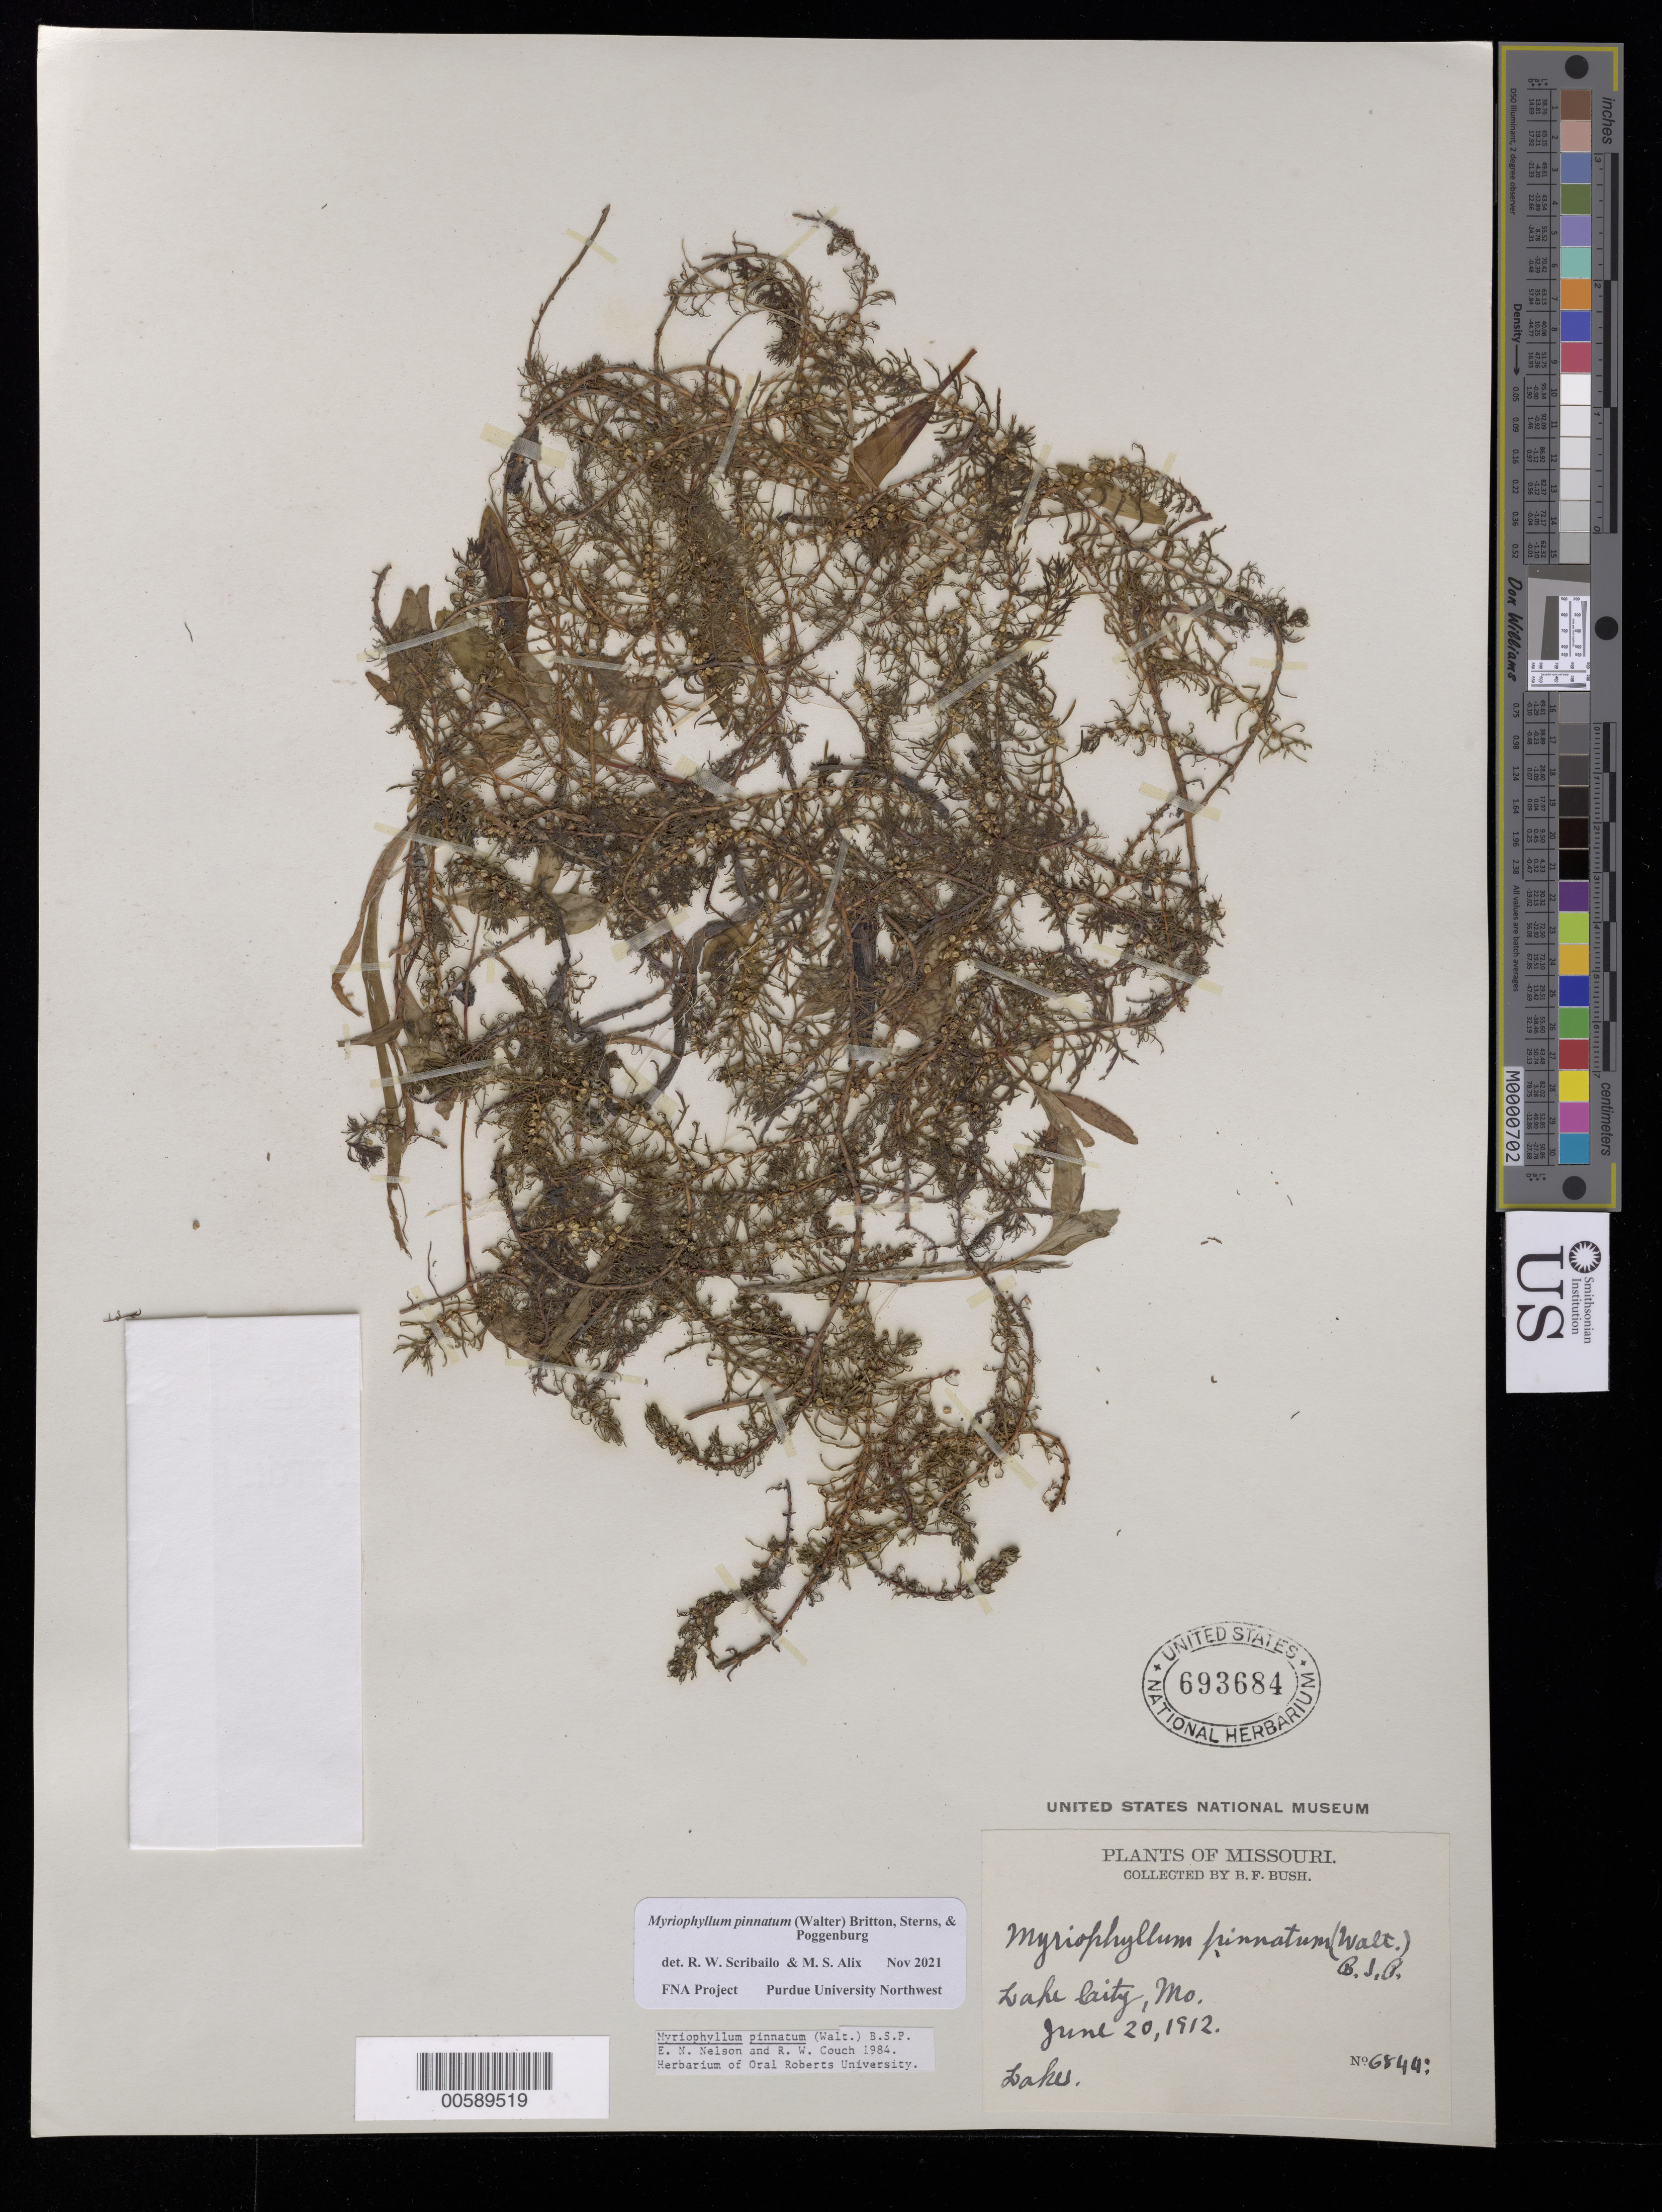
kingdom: Plantae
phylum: Tracheophyta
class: Magnoliopsida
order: Saxifragales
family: Haloragaceae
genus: Myriophyllum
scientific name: Myriophyllum pinnatum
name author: (Walter) Britton, Stearns & Poggenb.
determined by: Scribailo, R. W.; Alix, M. S.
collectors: B. F. Bush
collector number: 6844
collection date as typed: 20 Jun 1912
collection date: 1912-06-20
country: United States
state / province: Missouri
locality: Lake City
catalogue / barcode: US 693684